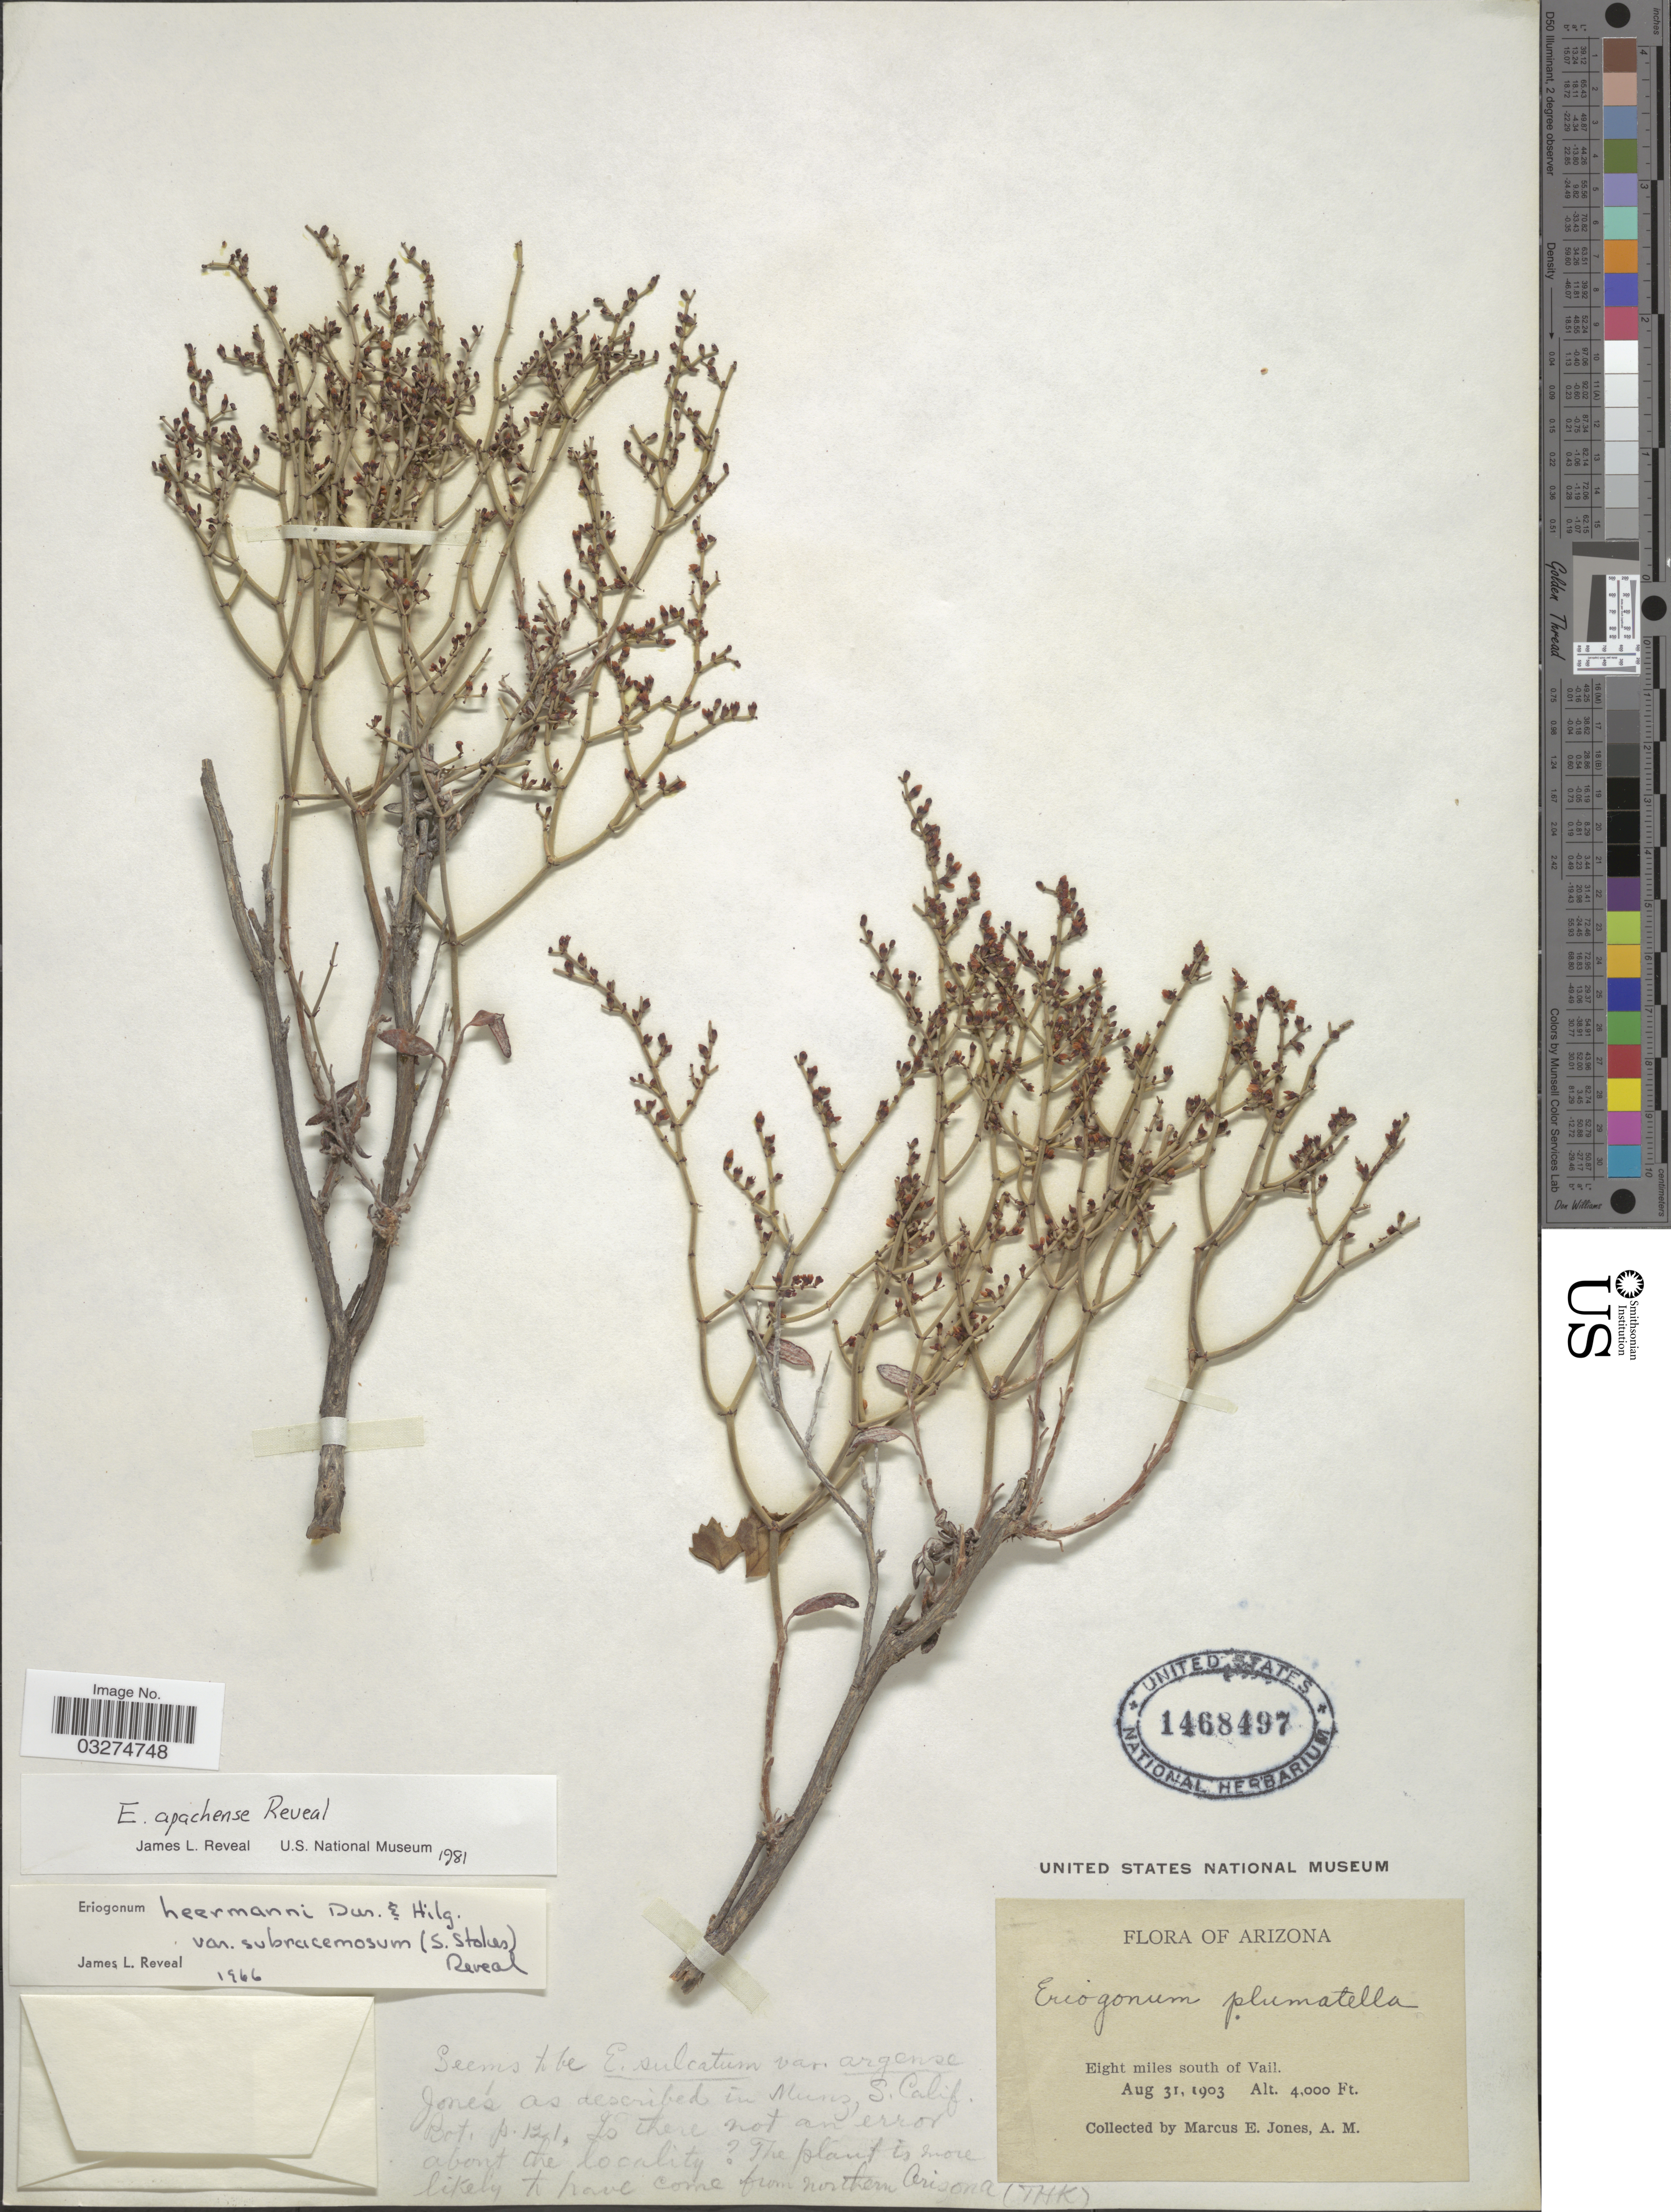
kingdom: Plantae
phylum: Tracheophyta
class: Magnoliopsida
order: Caryophyllales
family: Polygonaceae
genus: Eriogonum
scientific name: Eriogonum apachense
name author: Reveal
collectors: M. E. Jones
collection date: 1903-08-31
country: United States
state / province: Arizona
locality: Eight miles south of Vail. Northern Arizona [unsure placement].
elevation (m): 1219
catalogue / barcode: US 1468497